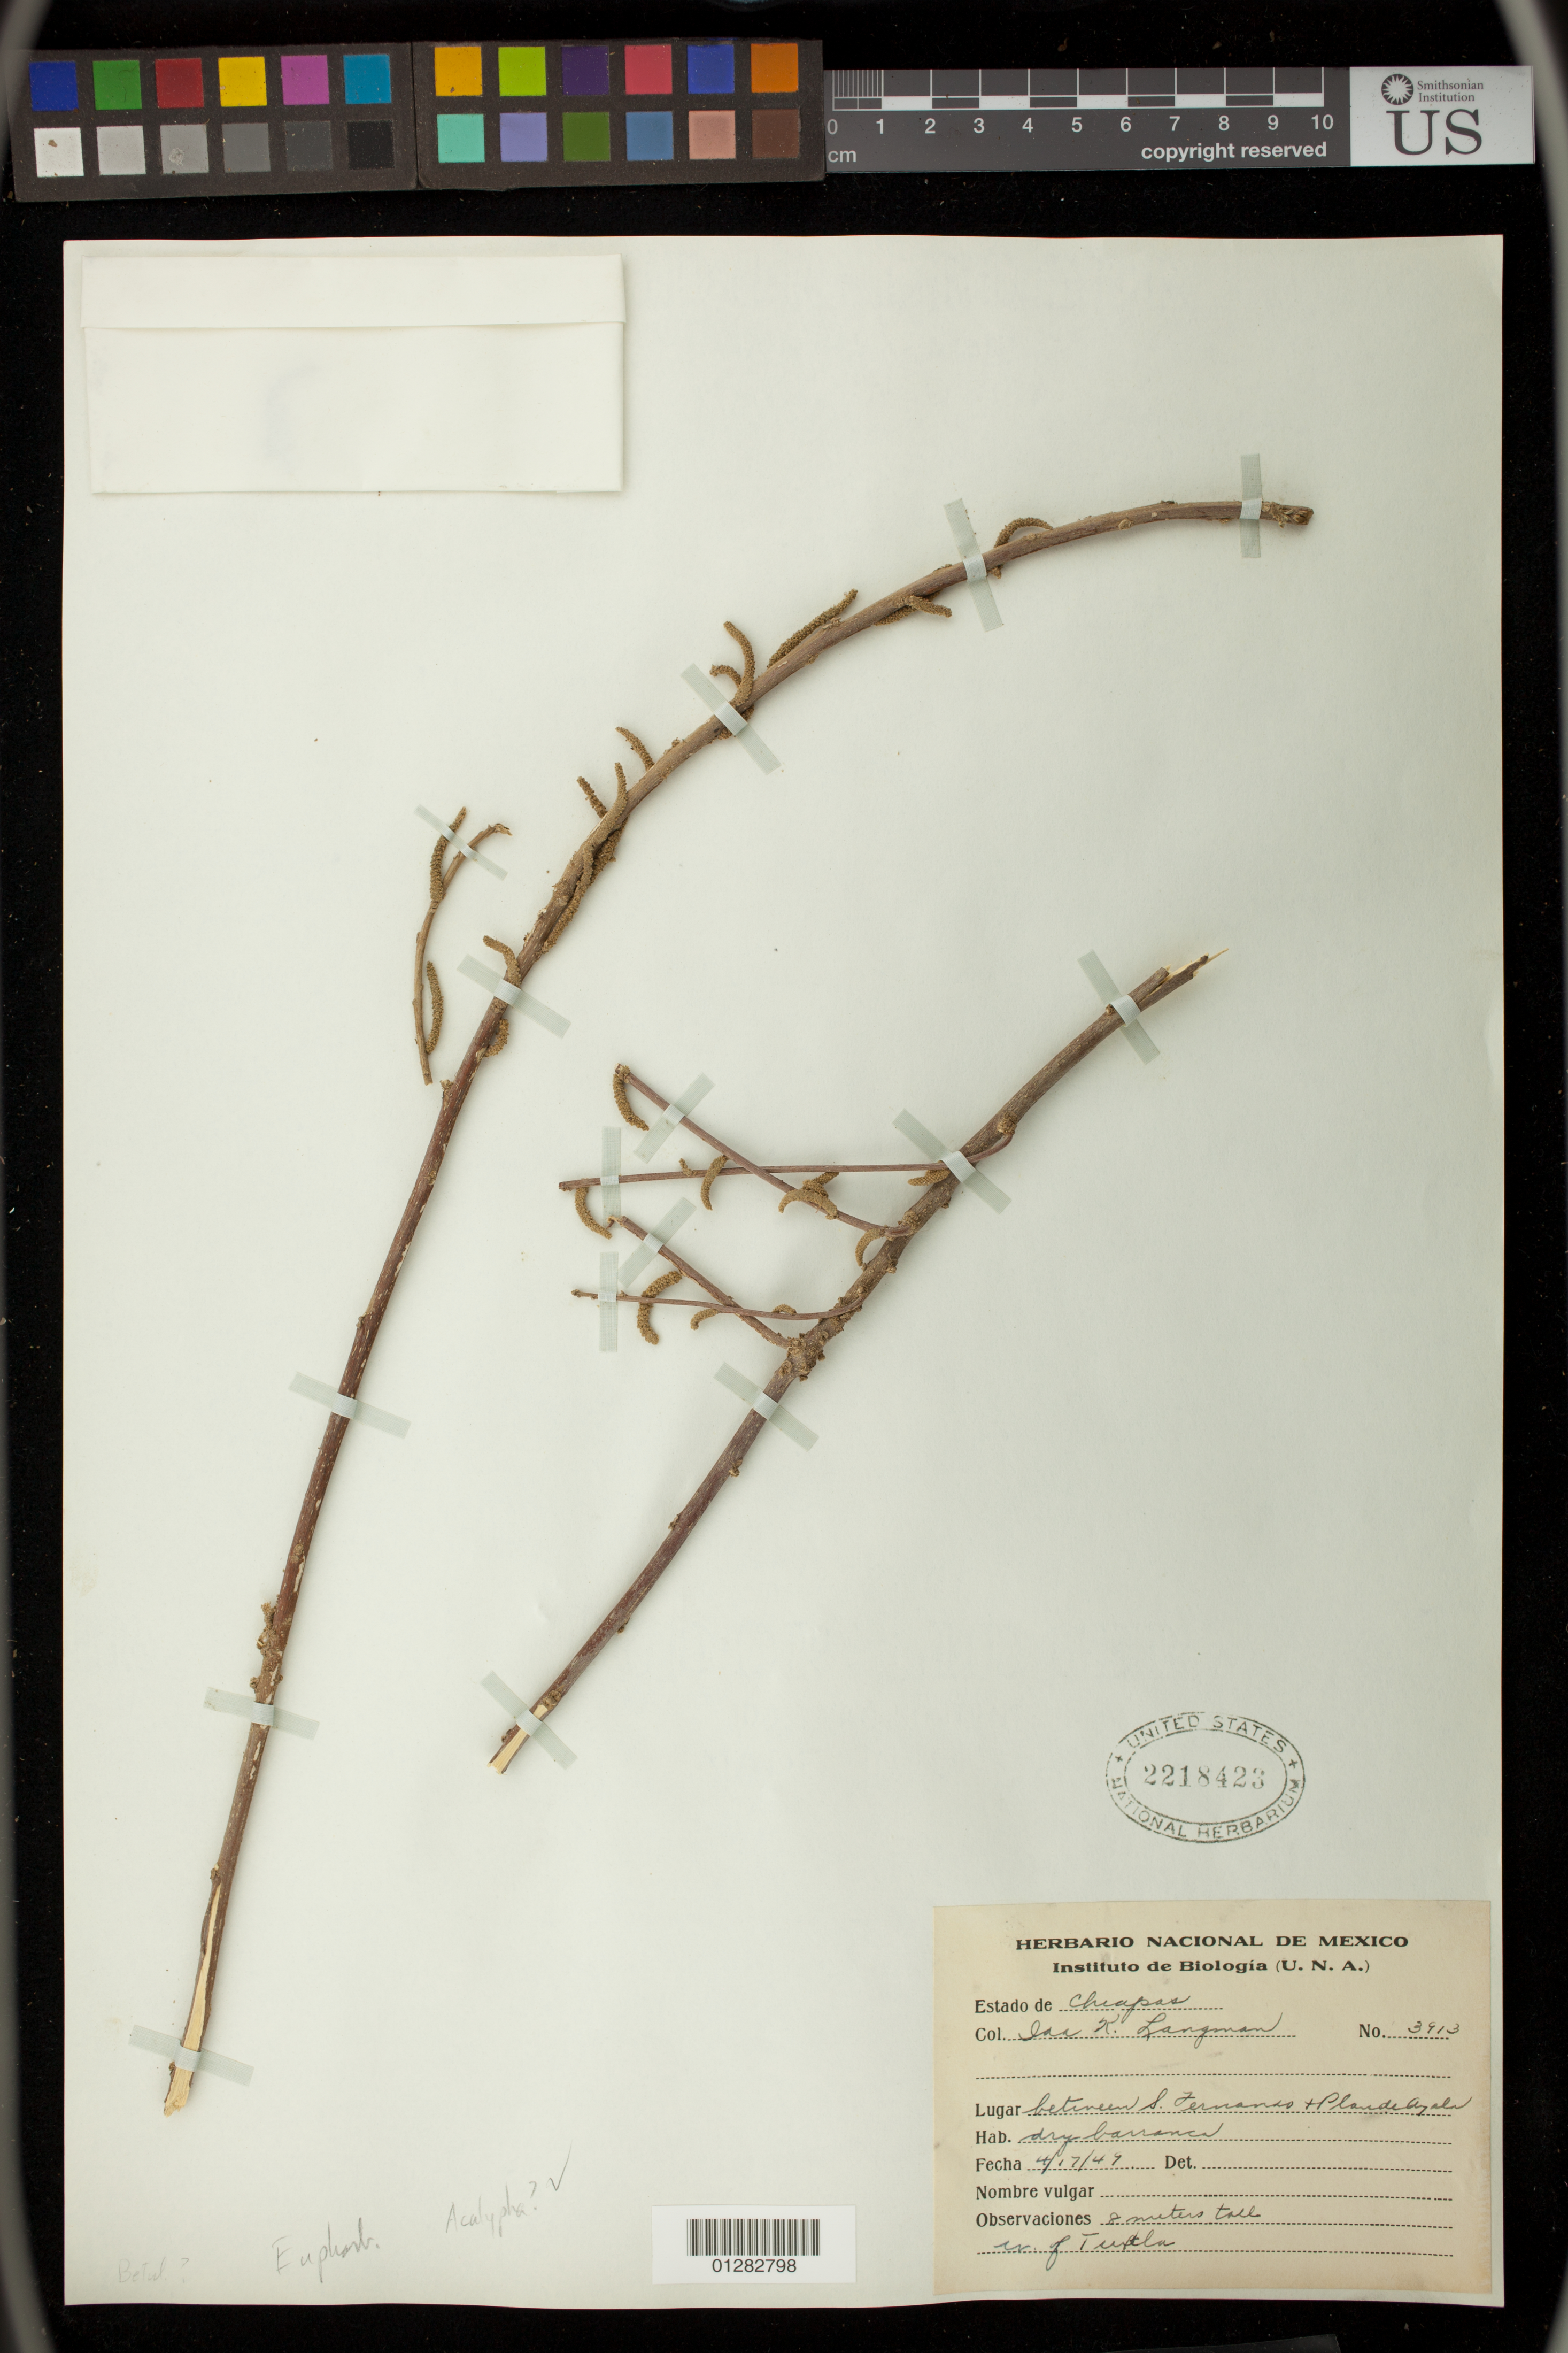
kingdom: Plantae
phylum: Tracheophyta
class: Magnoliopsida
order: Malpighiales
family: Euphorbiaceae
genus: Acalypha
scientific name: Acalypha sp.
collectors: I. K. Langman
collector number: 3913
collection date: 1947-04-17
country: Mexico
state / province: Chiapas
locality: between S. Fernando & Plande Azala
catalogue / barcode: US 2218423